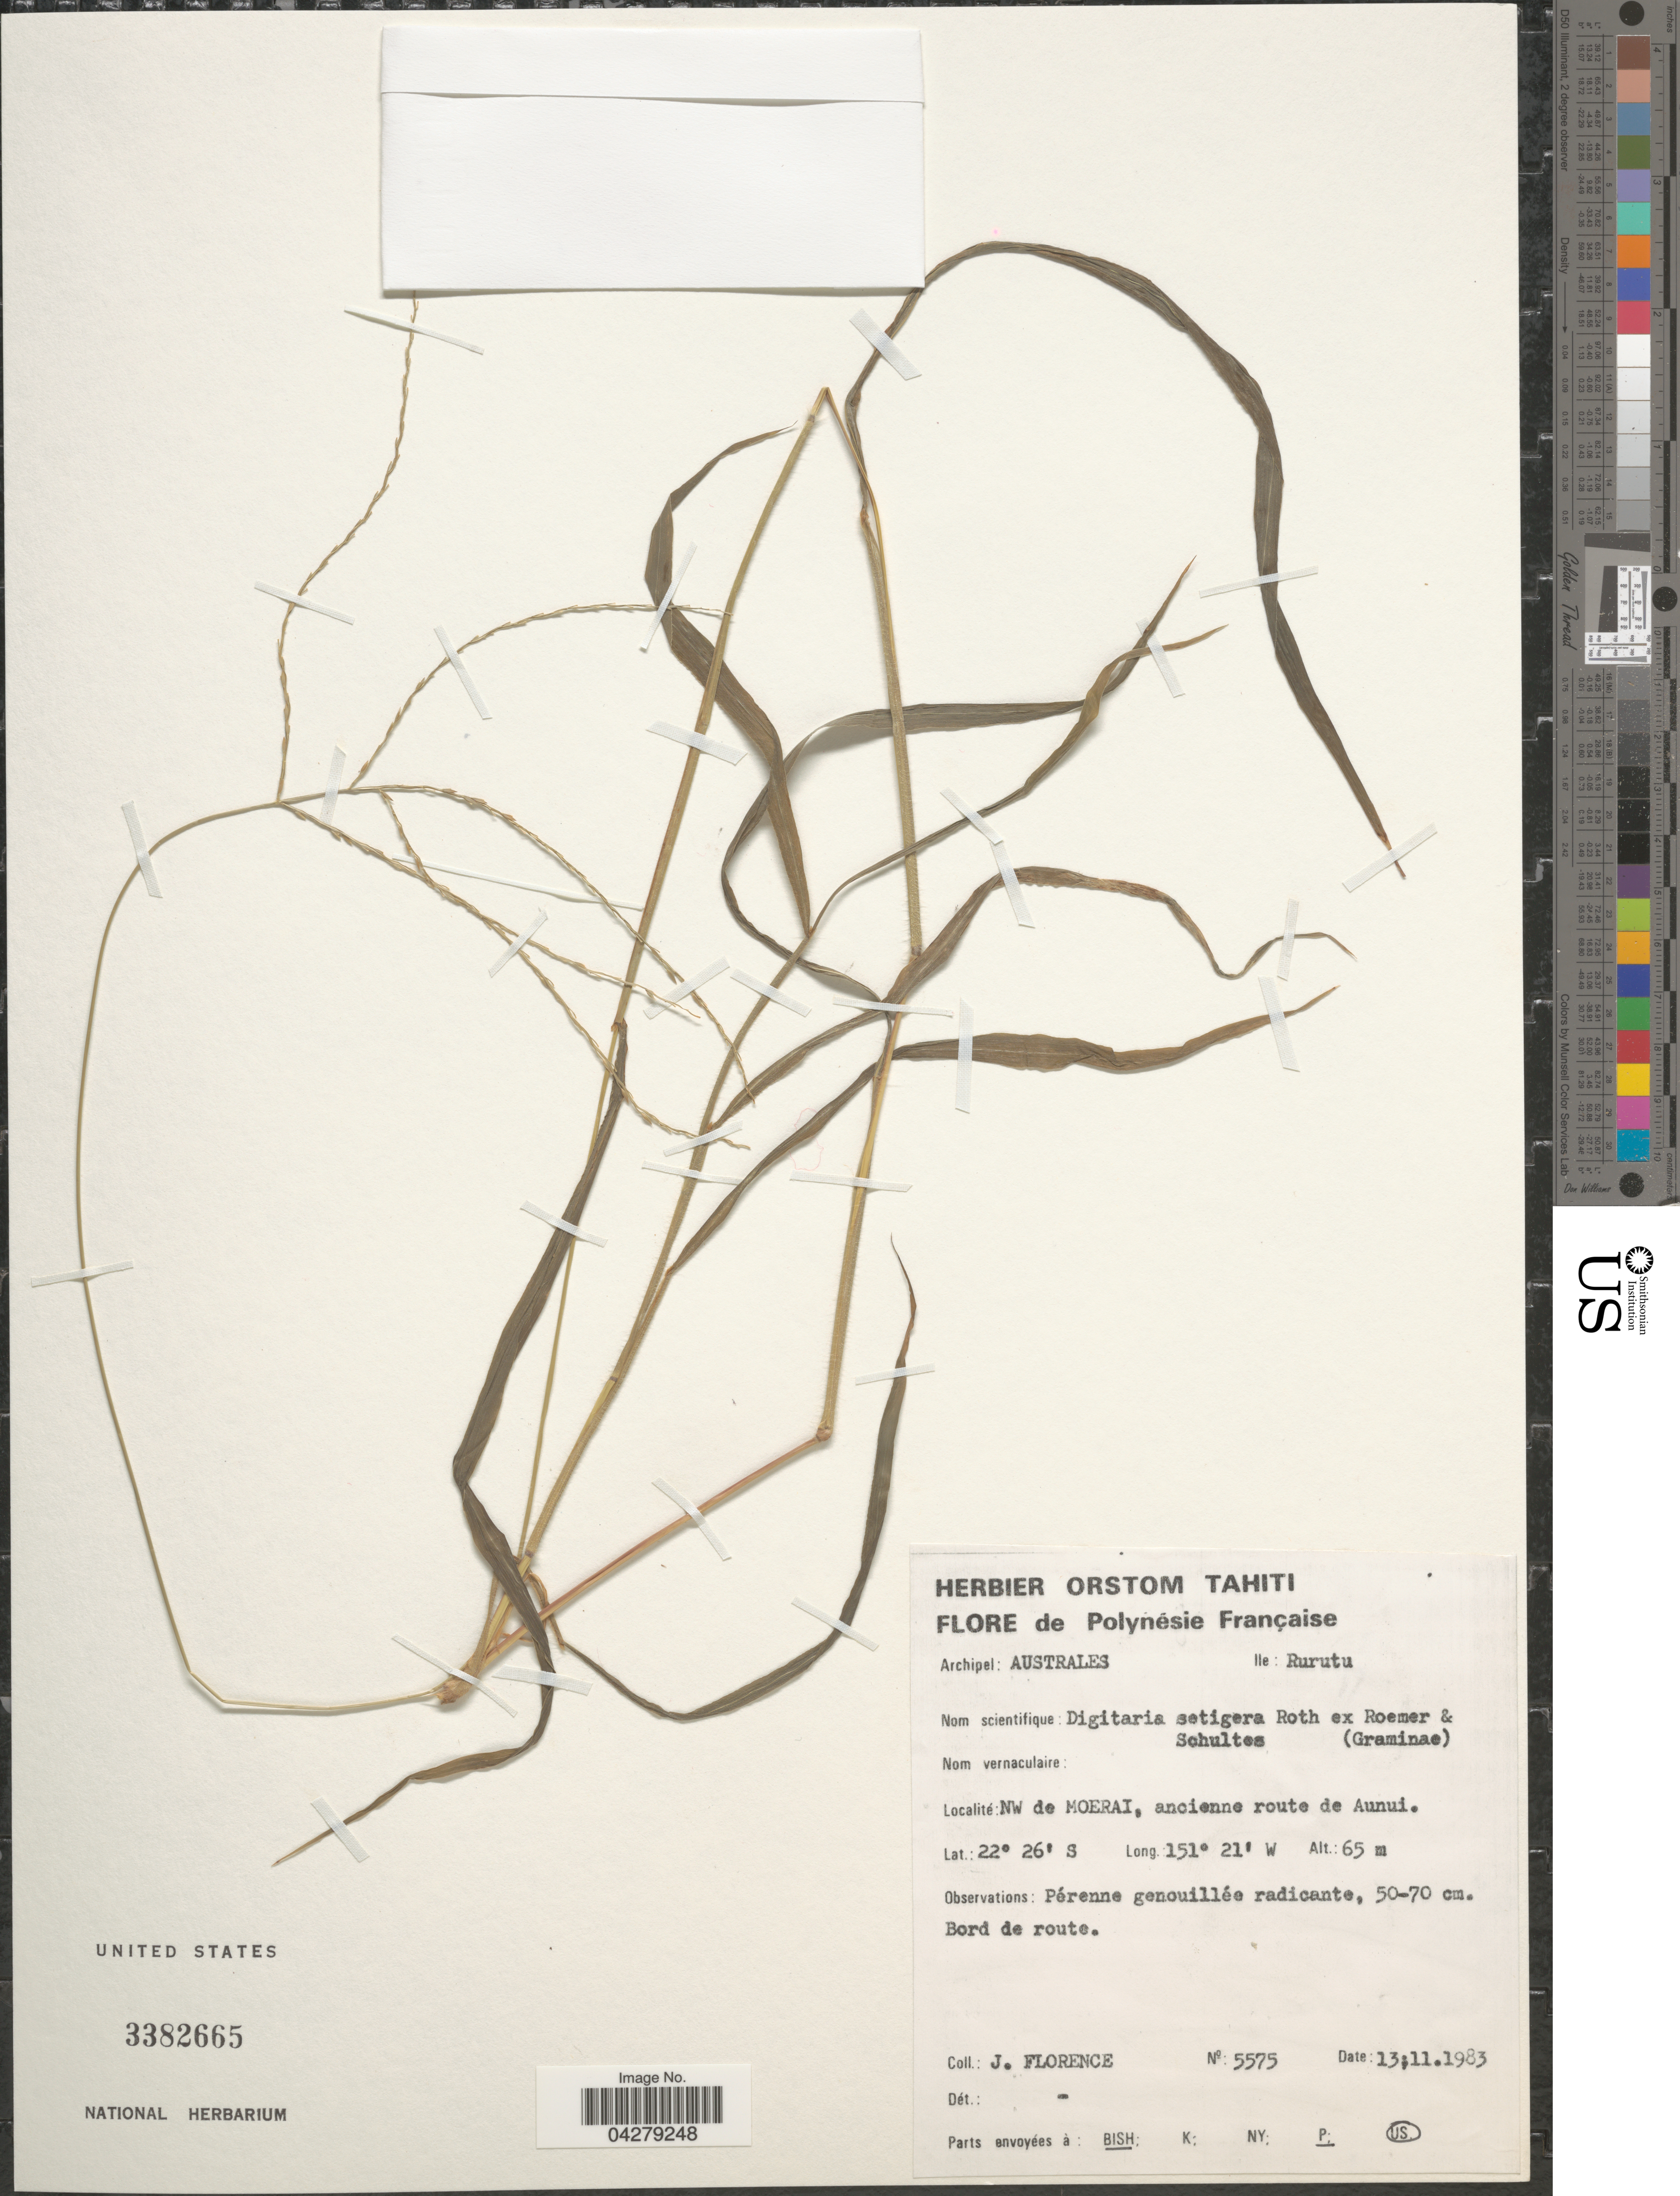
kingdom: Plantae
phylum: Tracheophyta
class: Liliopsida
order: Poales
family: Poaceae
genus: Digitaria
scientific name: Digitaria setigera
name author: Roth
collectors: J. Florence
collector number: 5575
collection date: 1983-11-13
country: French Polynesia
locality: Polynésie Française. Archipel: Australes. Ile: Rurutu. NW de Moerai, ancienne route de Aunui.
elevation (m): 65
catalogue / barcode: US 3382665